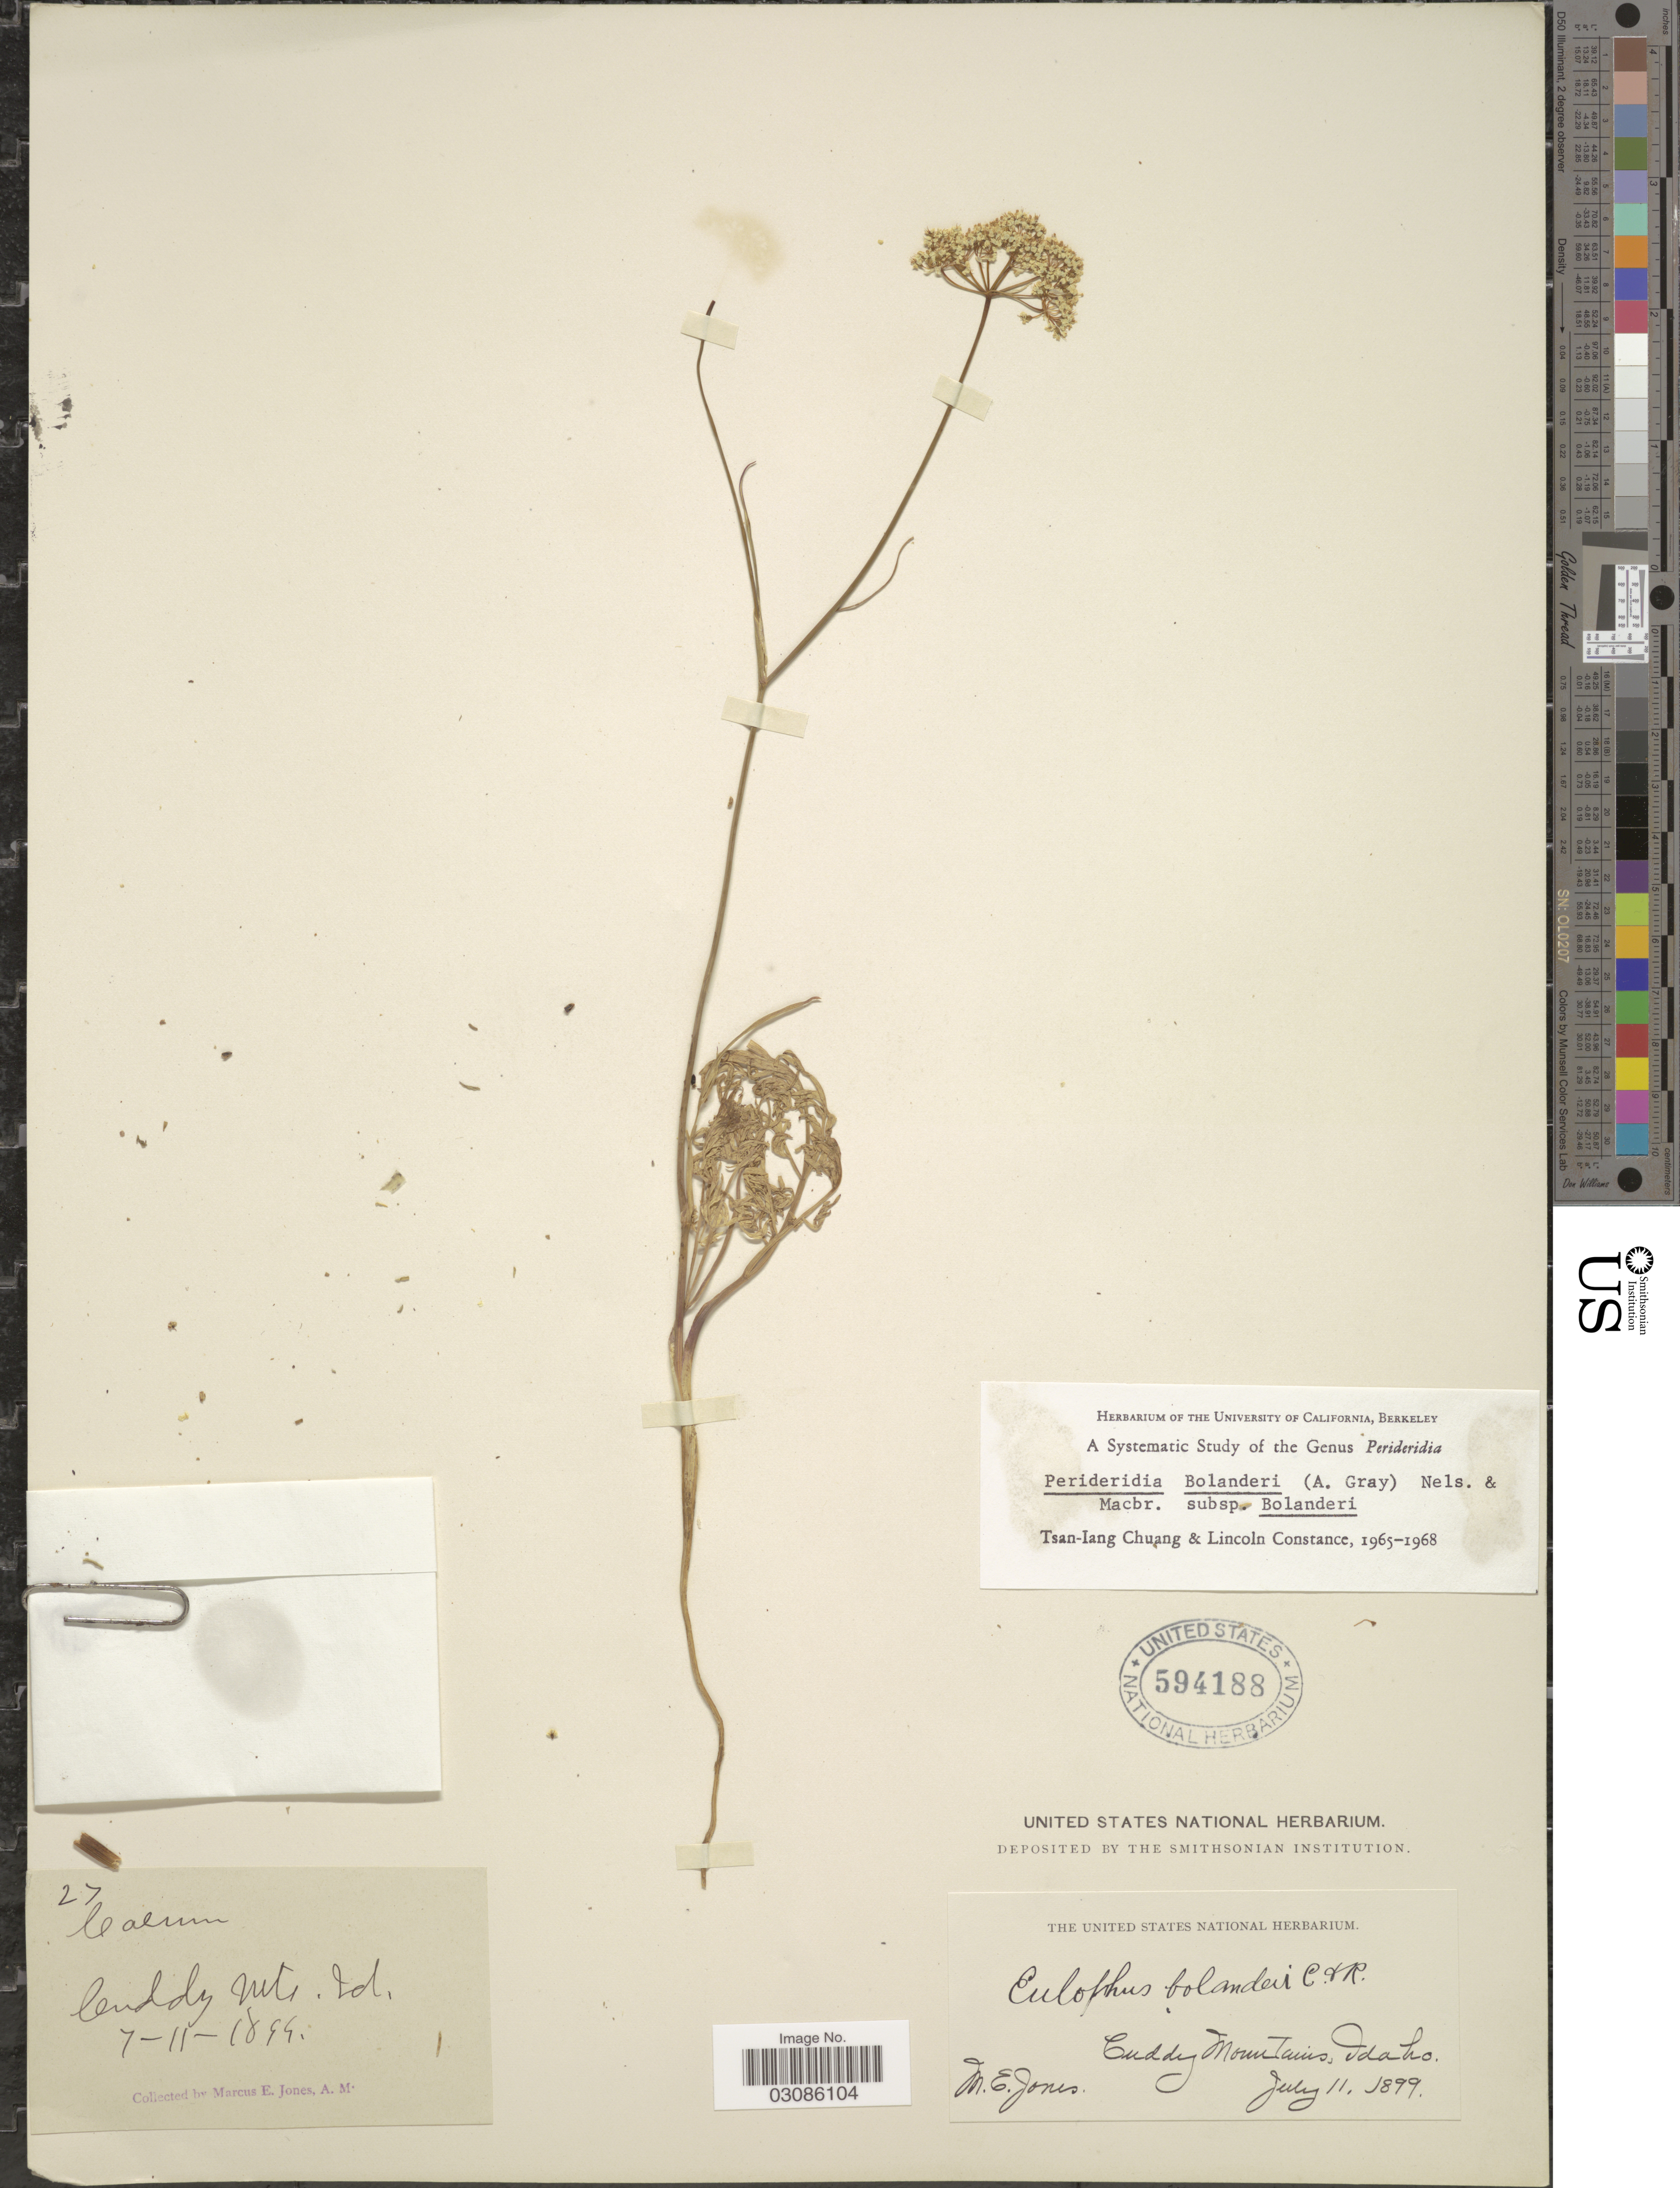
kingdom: Plantae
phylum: Tracheophyta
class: Magnoliopsida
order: Apiales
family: Apiaceae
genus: Perideridia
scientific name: Perideridia bolanderi subsp. bolanderi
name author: (A. Gray) A. Nelson & J.F. Macbr.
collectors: M. E. Jones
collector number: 27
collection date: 1899-07-11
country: United States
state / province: Idaho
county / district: Washington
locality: Cuddy Mountains.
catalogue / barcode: US 594188